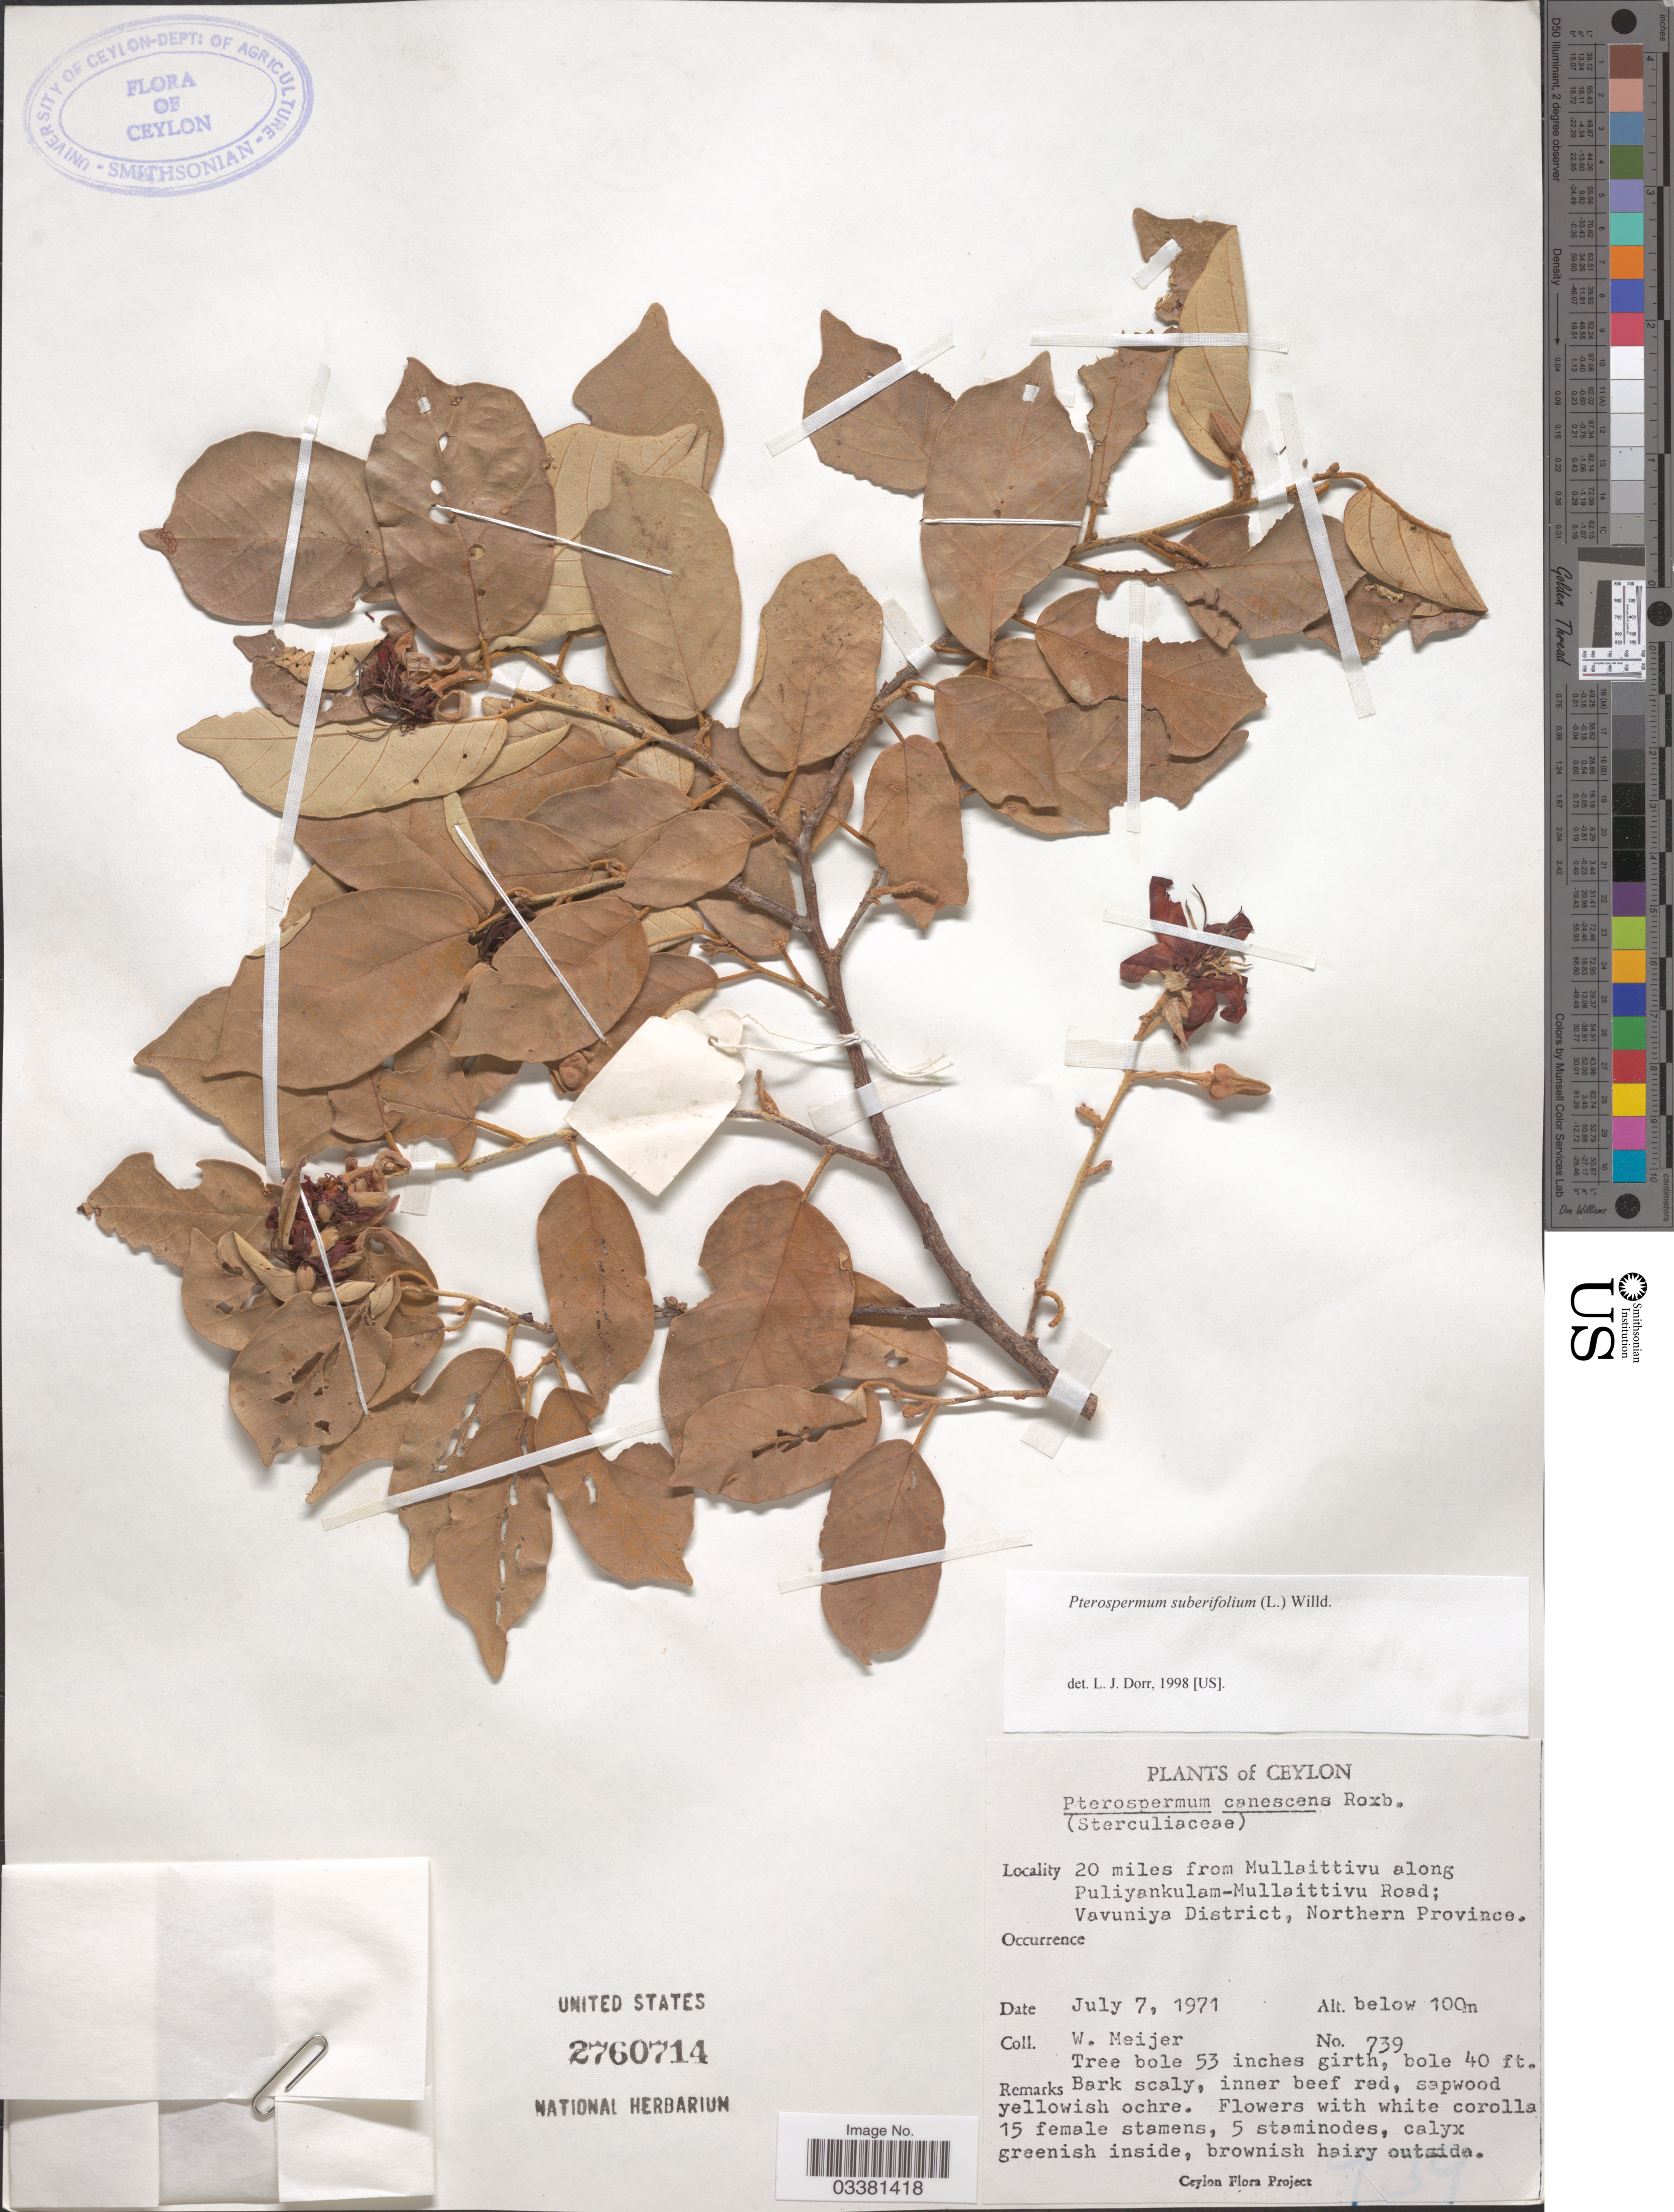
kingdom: Plantae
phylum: Tracheophyta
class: Magnoliopsida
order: Malvales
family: Malvaceae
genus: Pterospermum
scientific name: Pterospermum suberifolium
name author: (L.) Raeusch.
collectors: W. Meijer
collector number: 739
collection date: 1971-07-07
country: Sri Lanka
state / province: Northern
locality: Ceylon. 20 miles from Mullaittivu along Puliyankulam-Mullaittivu Road; Vavuniya District.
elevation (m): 100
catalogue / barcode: US 2760714